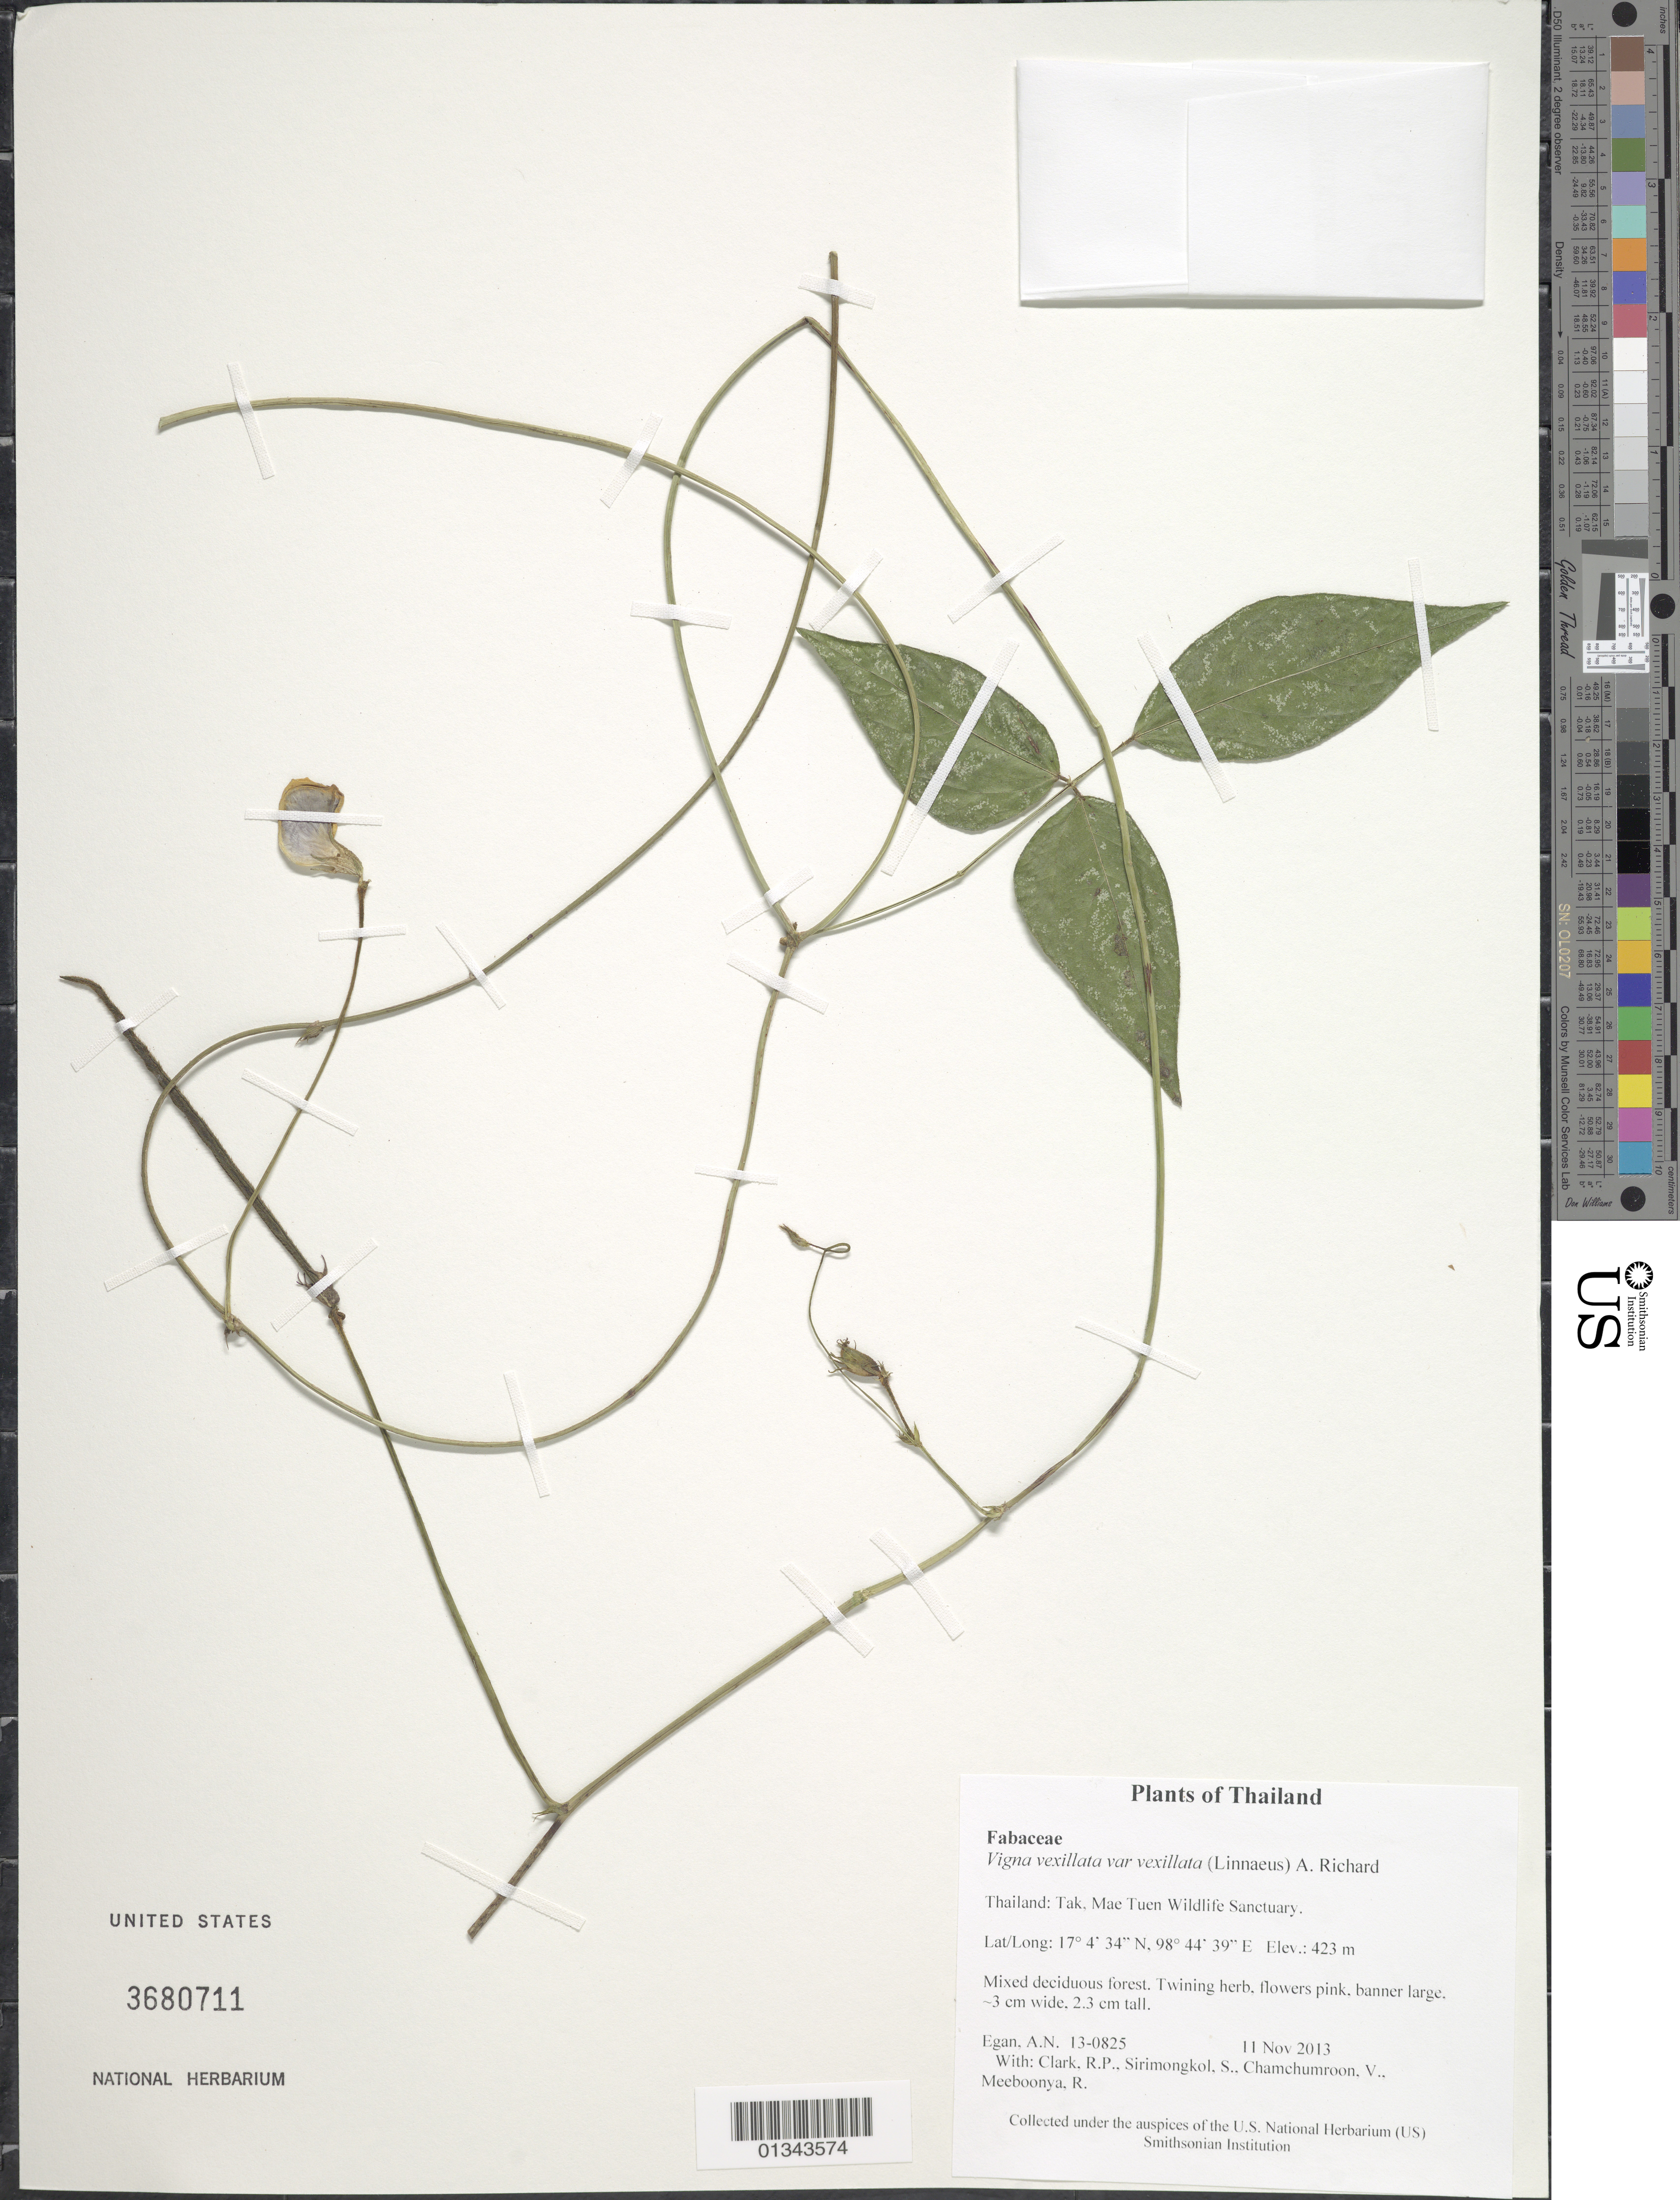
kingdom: Plantae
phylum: Tracheophyta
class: Magnoliopsida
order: Fabales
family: Fabaceae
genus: Vigna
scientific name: Vigna vexillata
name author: (L.) A. Rich.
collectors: A. N. Egan, R. P. Clark, S. Sirimongkol, V. Chamchumroon & R. Meeboonya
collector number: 13-0825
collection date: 2013-11-11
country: Thailand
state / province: Tak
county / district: Mae Ramat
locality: Mae Tuen Wildlife Sanctuary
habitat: Mixed deciduous forest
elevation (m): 423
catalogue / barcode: US 3680711